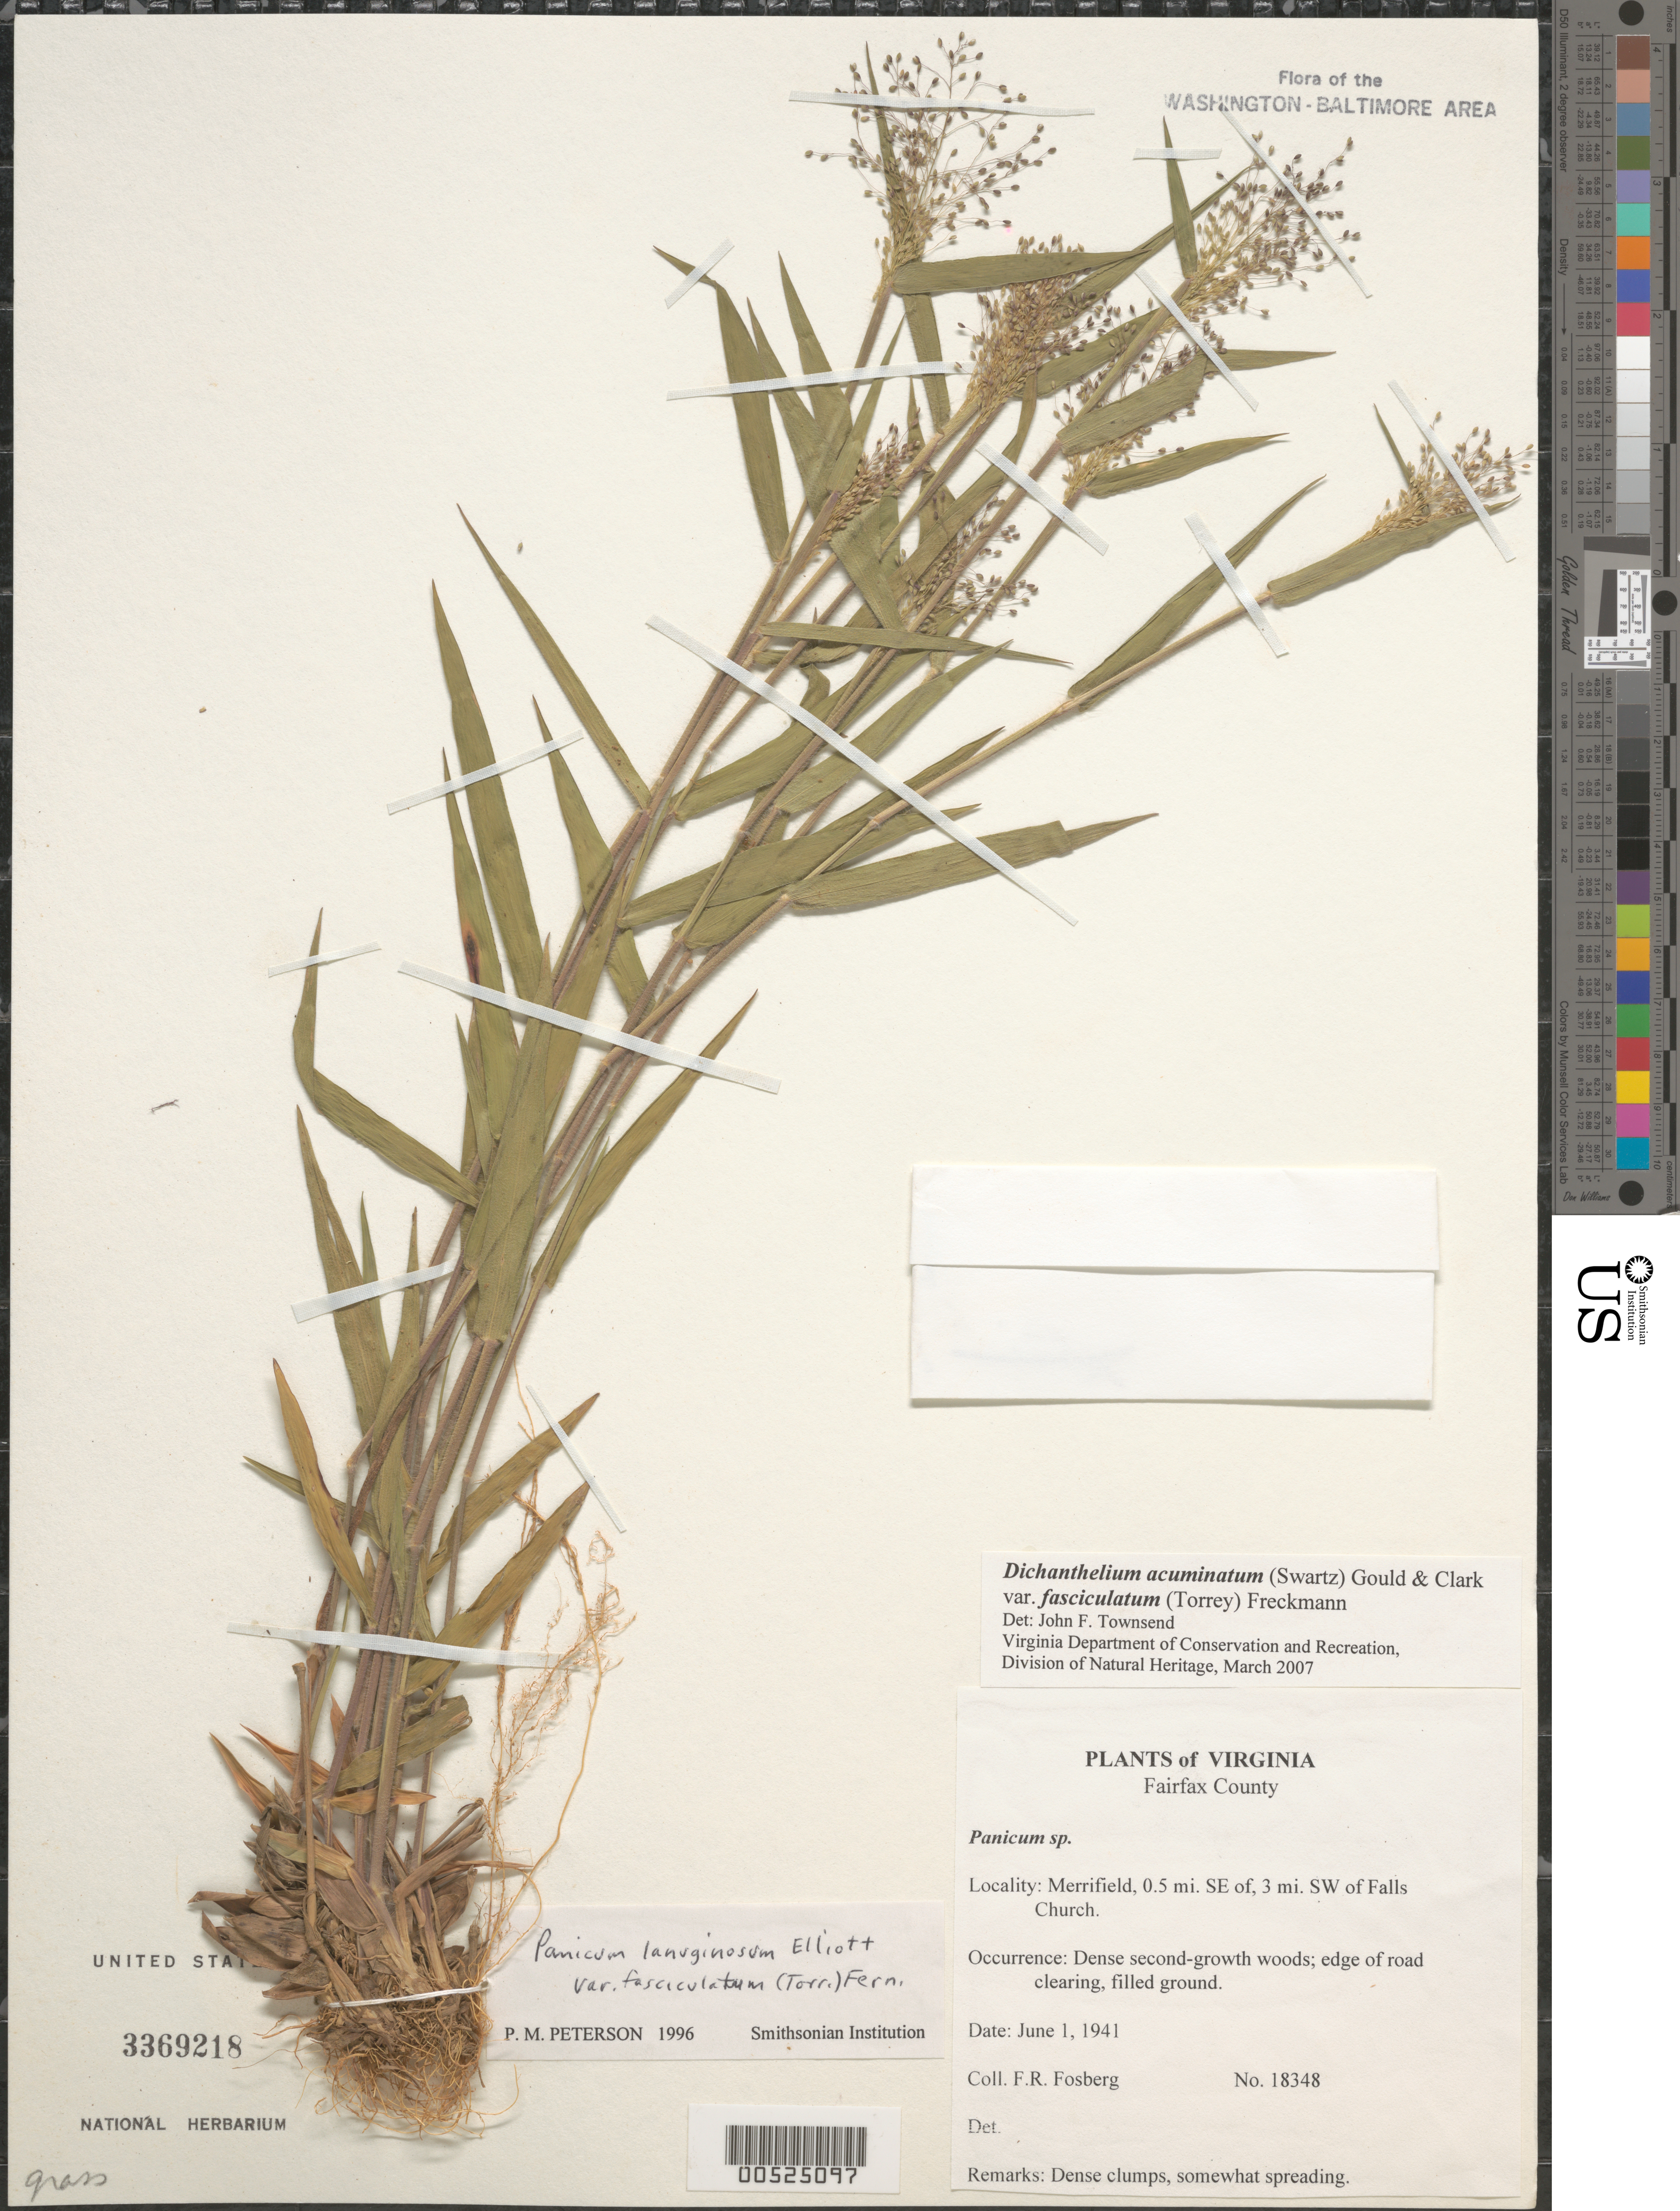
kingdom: Plantae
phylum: Tracheophyta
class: Liliopsida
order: Poales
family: Poaceae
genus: Dichanthelium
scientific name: Dichanthelium acuminatum var. fasciculatum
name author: (Torr.) Freckmann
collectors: F. R. Fosberg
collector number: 18348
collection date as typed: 01 Jun 1941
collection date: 1941-06-01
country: United States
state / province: Virginia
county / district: Fairfax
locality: Merrifield, 0.5 mi. SE of, 3 mi. SW of Falls Church.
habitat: Dense second-growth woods; edge of road clearing, filled ground.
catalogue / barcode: US 3369218